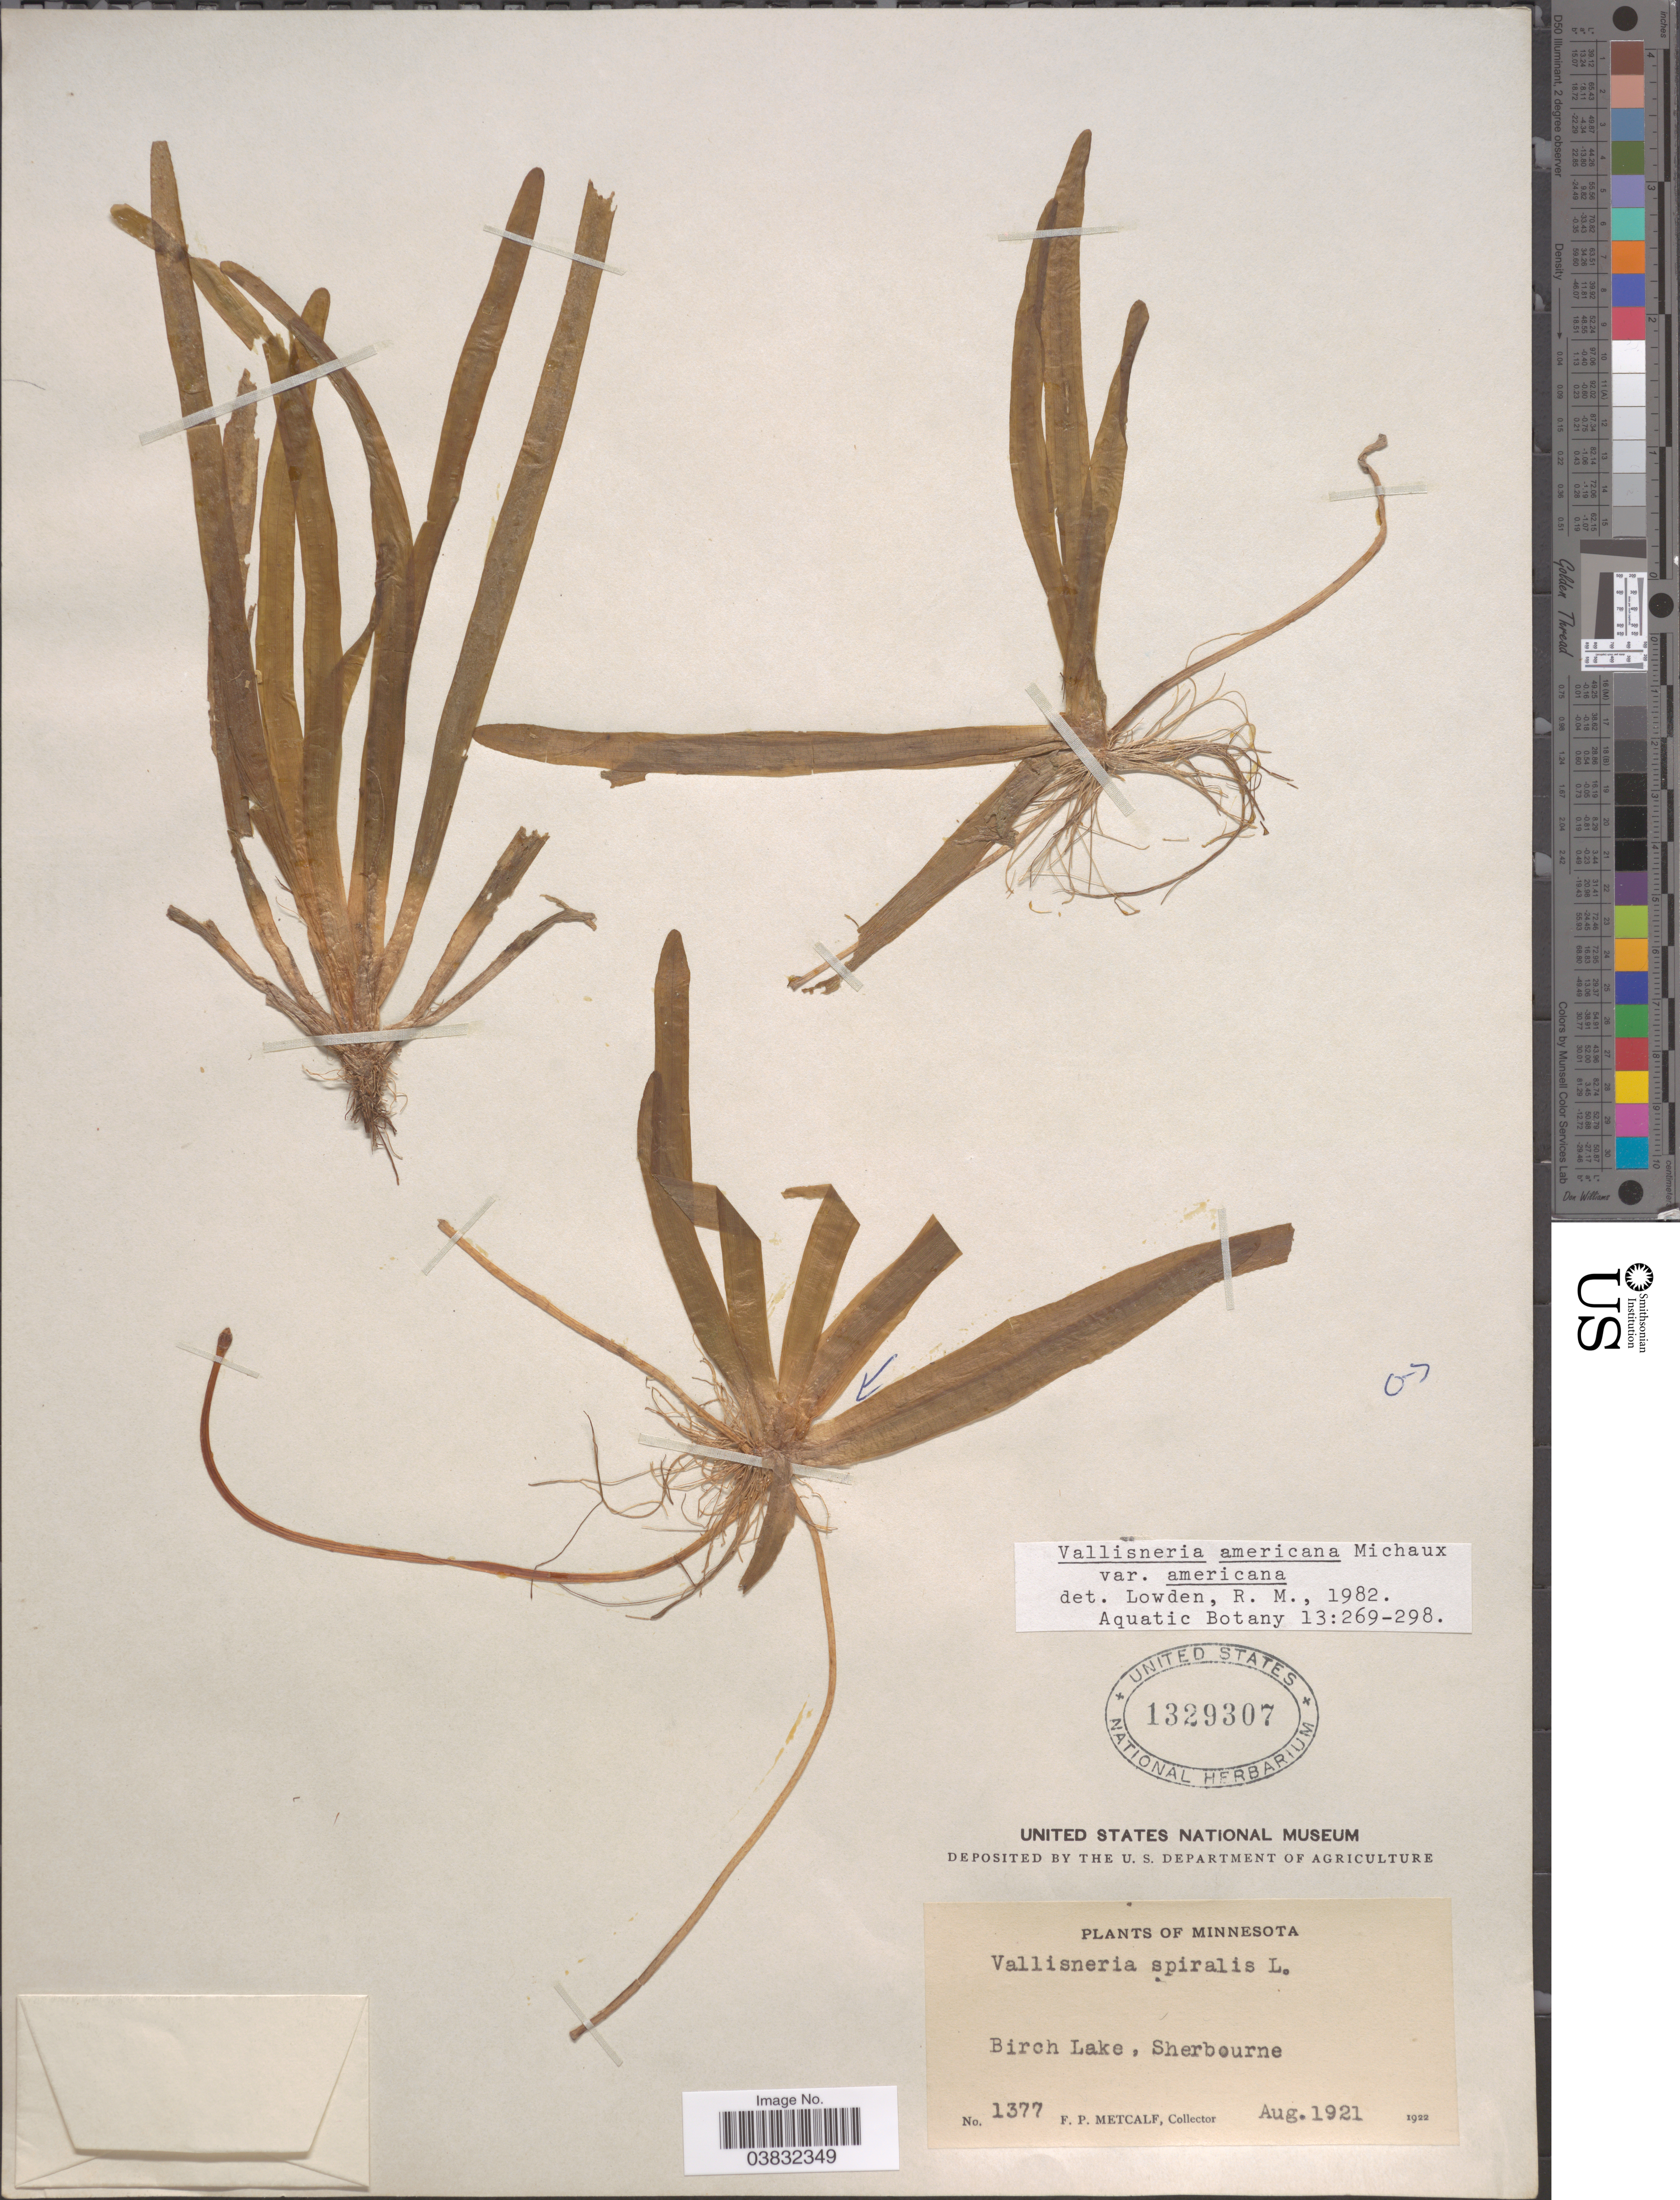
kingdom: Plantae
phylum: Tracheophyta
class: Liliopsida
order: Alismatales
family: Hydrocharitaceae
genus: Vallisneria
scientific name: Vallisneria americana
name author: Michx.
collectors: F. Metcalf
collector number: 1377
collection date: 1921-08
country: United States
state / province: Minnesota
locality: Birch Lake, Sherbourne.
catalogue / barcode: US 1329307